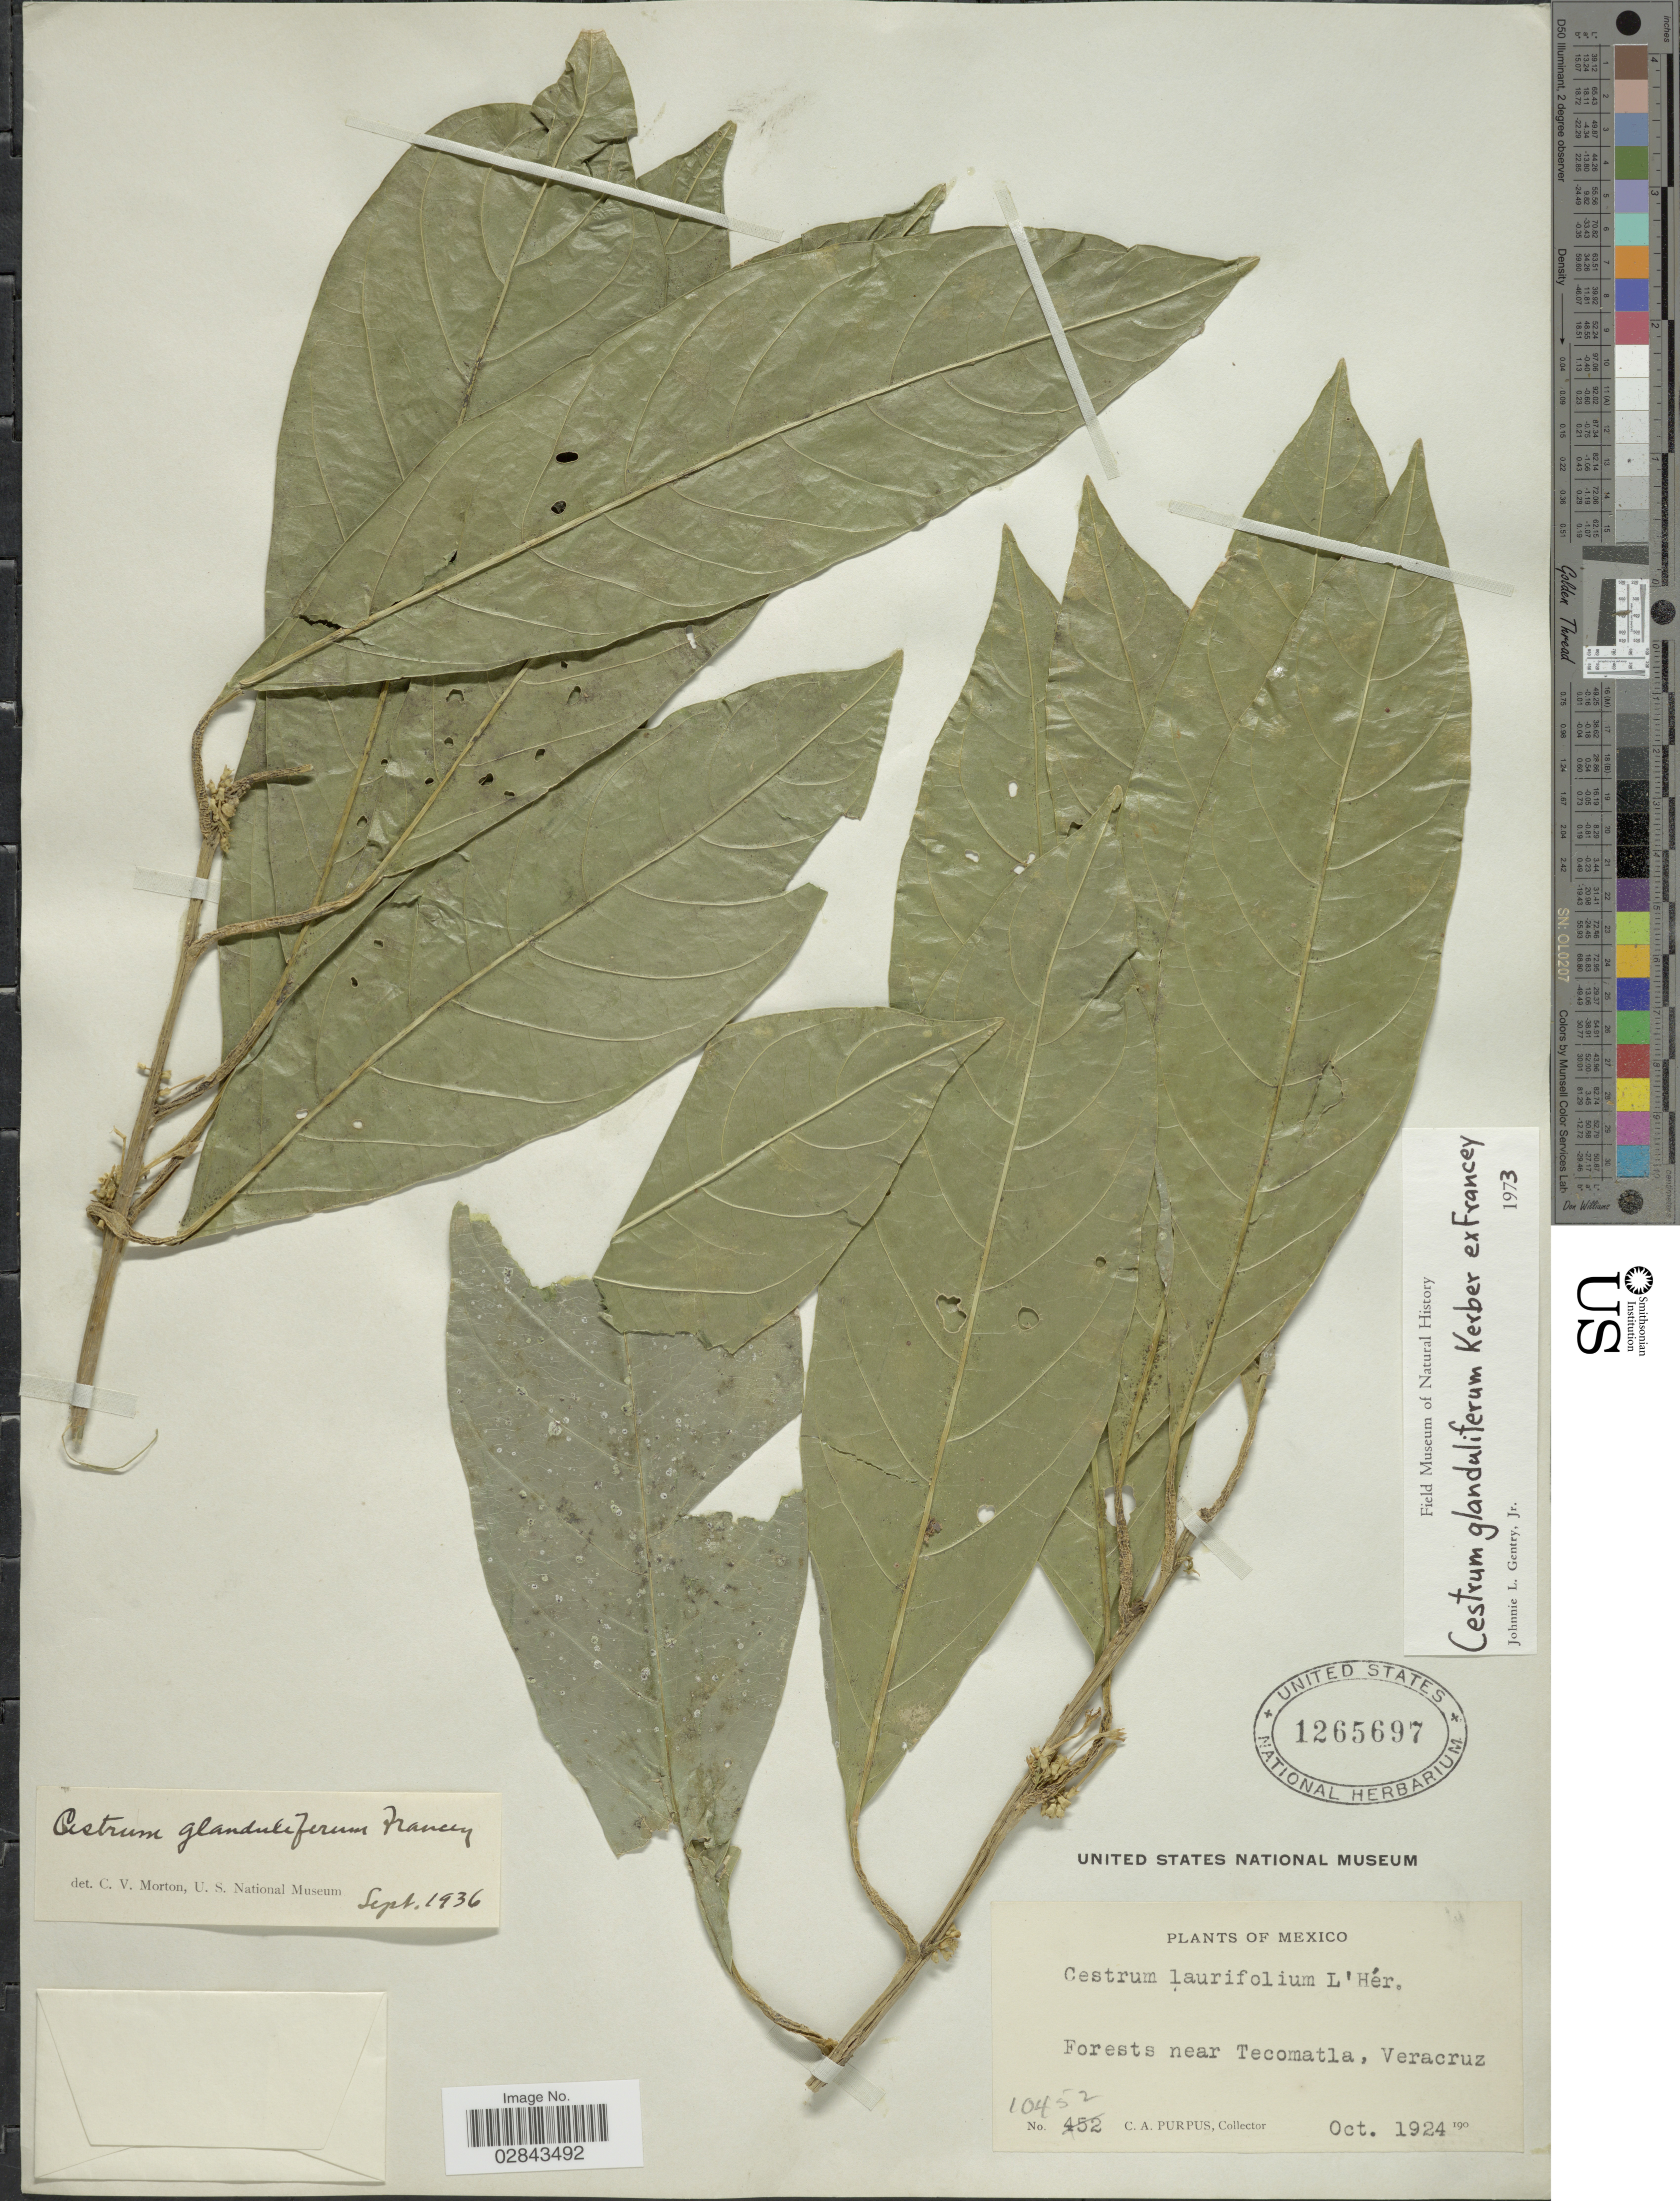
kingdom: Plantae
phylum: Tracheophyta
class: Magnoliopsida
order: Solanales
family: Solanaceae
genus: Cestrum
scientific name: Cestrum glanduliferum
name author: Kerber ex Francey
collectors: C. A. Purpus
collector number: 10452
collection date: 1924-10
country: Mexico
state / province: Veracruz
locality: Forests near Tecomatla, Veracruz.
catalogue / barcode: US 1265697